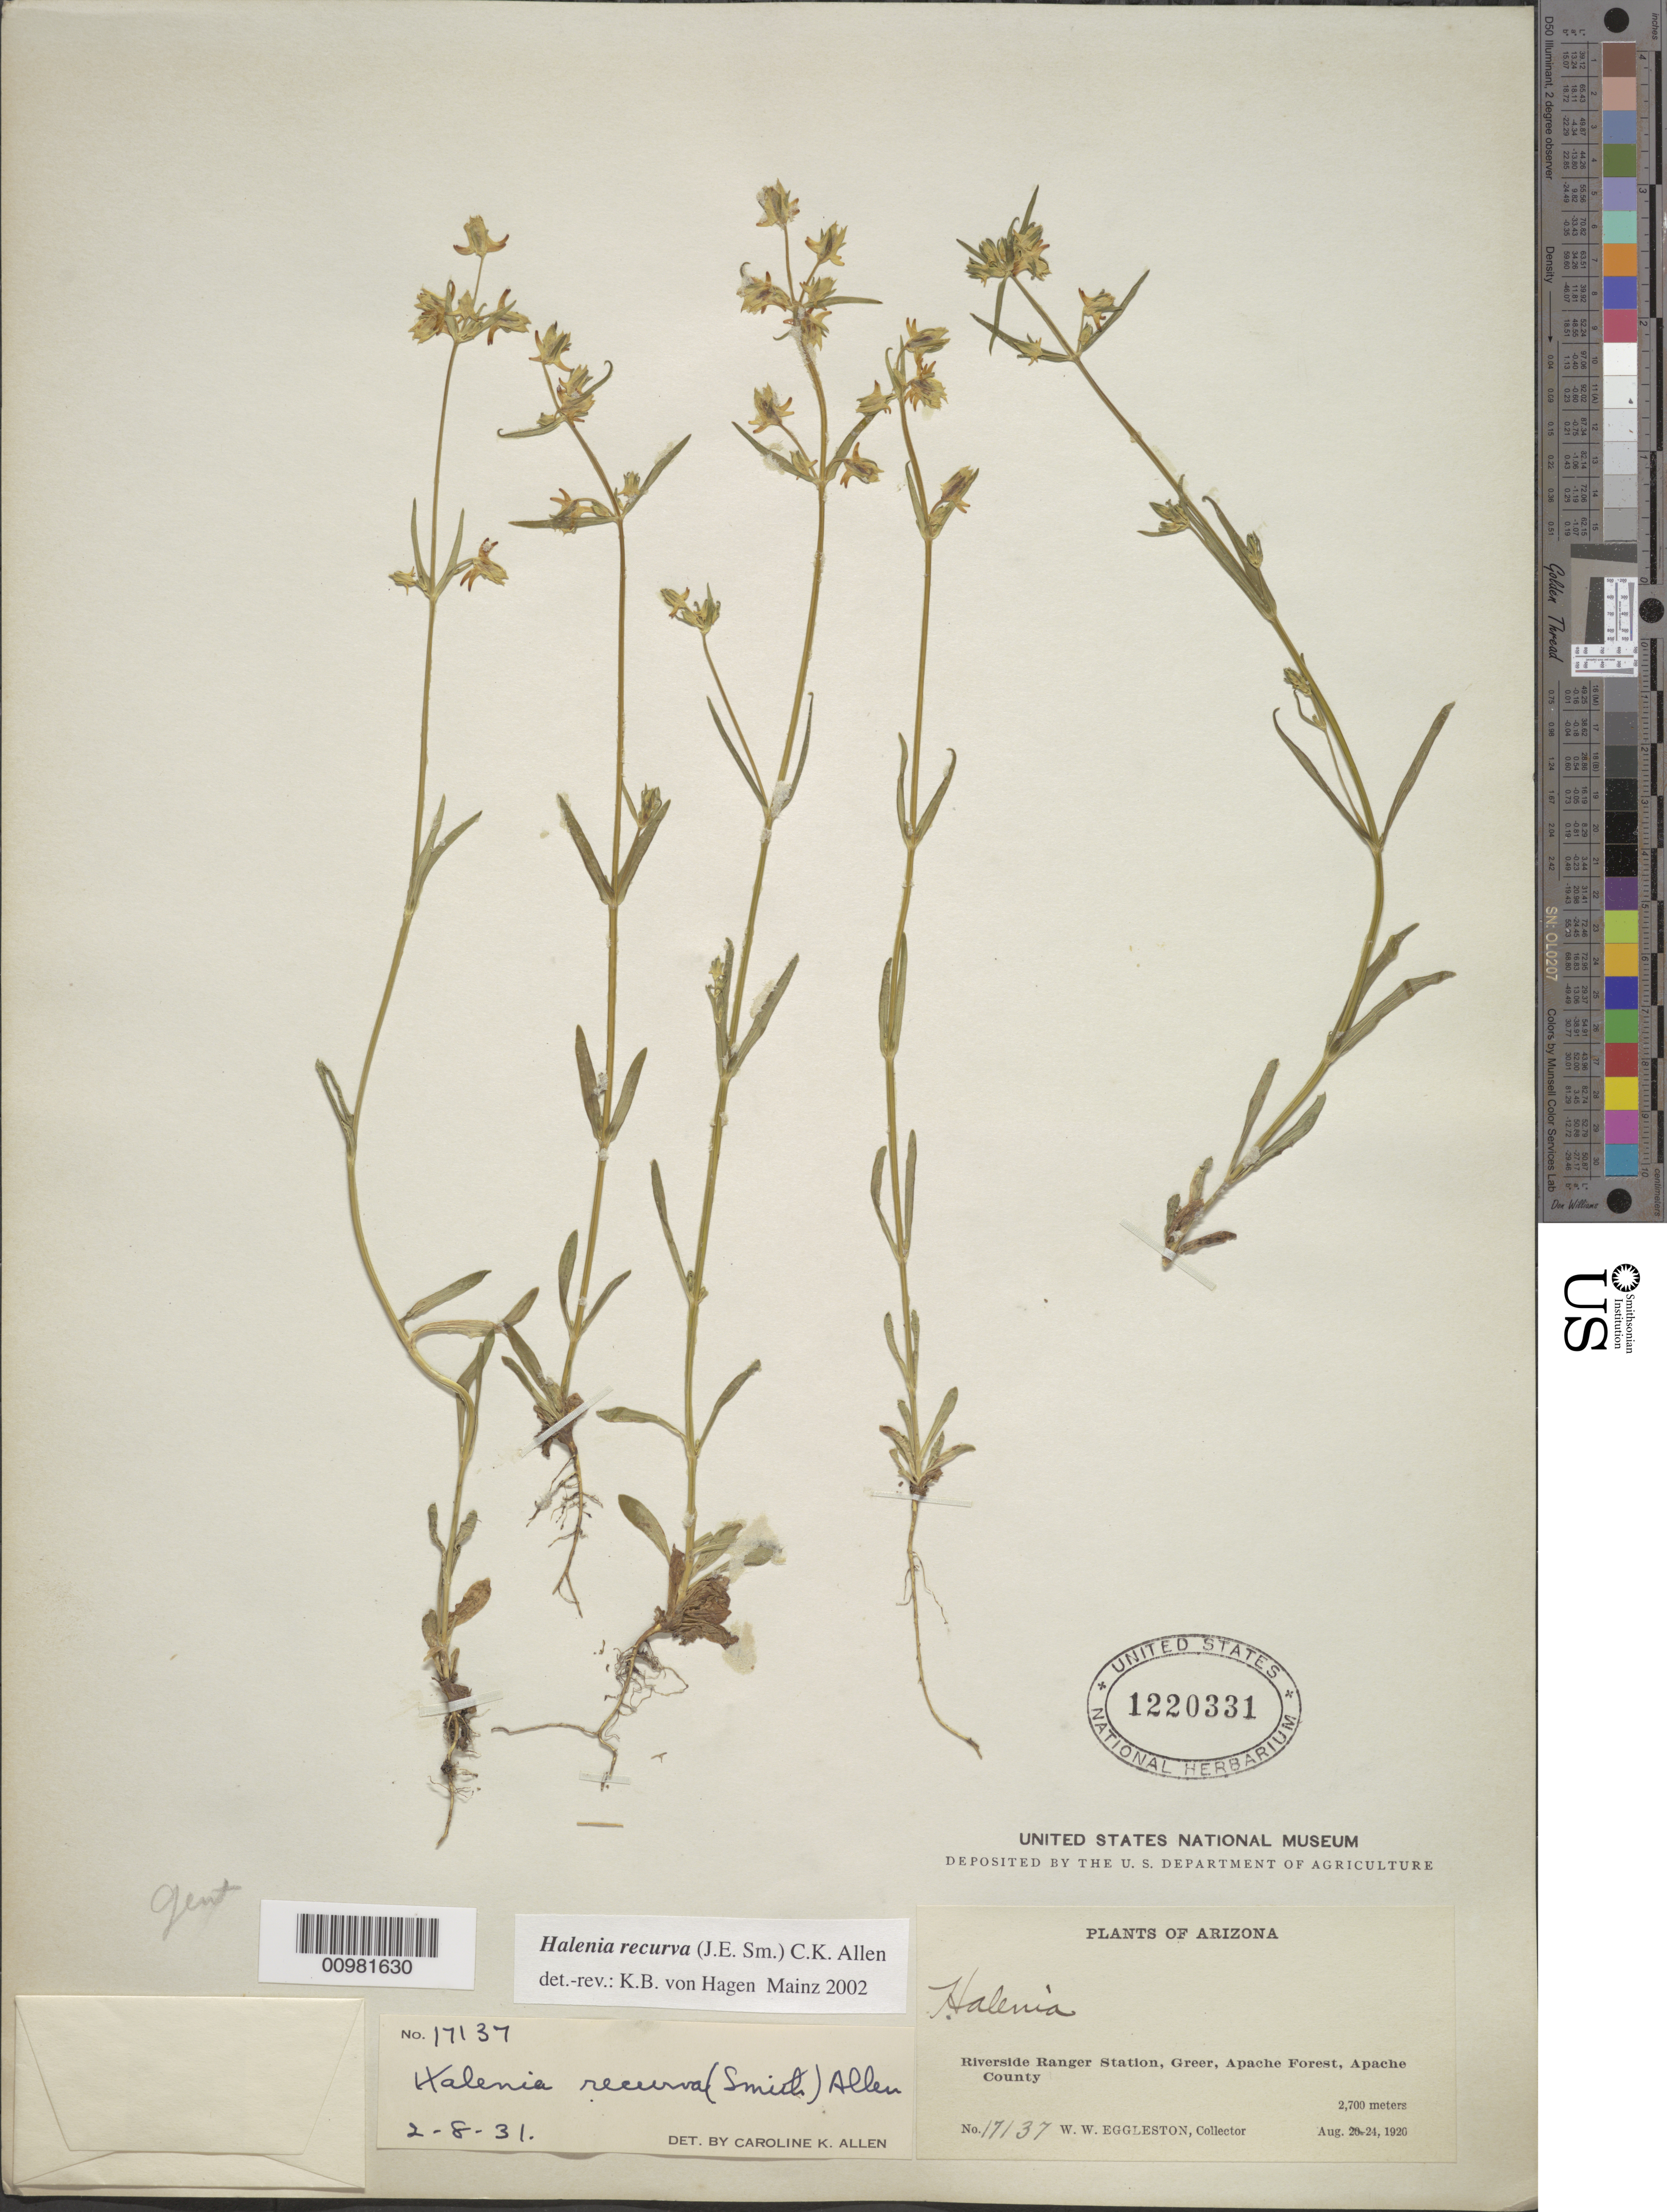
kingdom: Plantae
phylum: Tracheophyta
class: Magnoliopsida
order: Gentianales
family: Gentianaceae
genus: Halenia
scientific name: Halenia recurva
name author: (Sm.) C.K. Allen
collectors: W. W. Eggleston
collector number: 17137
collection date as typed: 24 Aug 1920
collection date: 1920-08-24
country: United States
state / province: Arizona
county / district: Apache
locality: Apache Forest; Greer; Riverside Ranger Station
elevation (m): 2700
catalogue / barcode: US 1220331